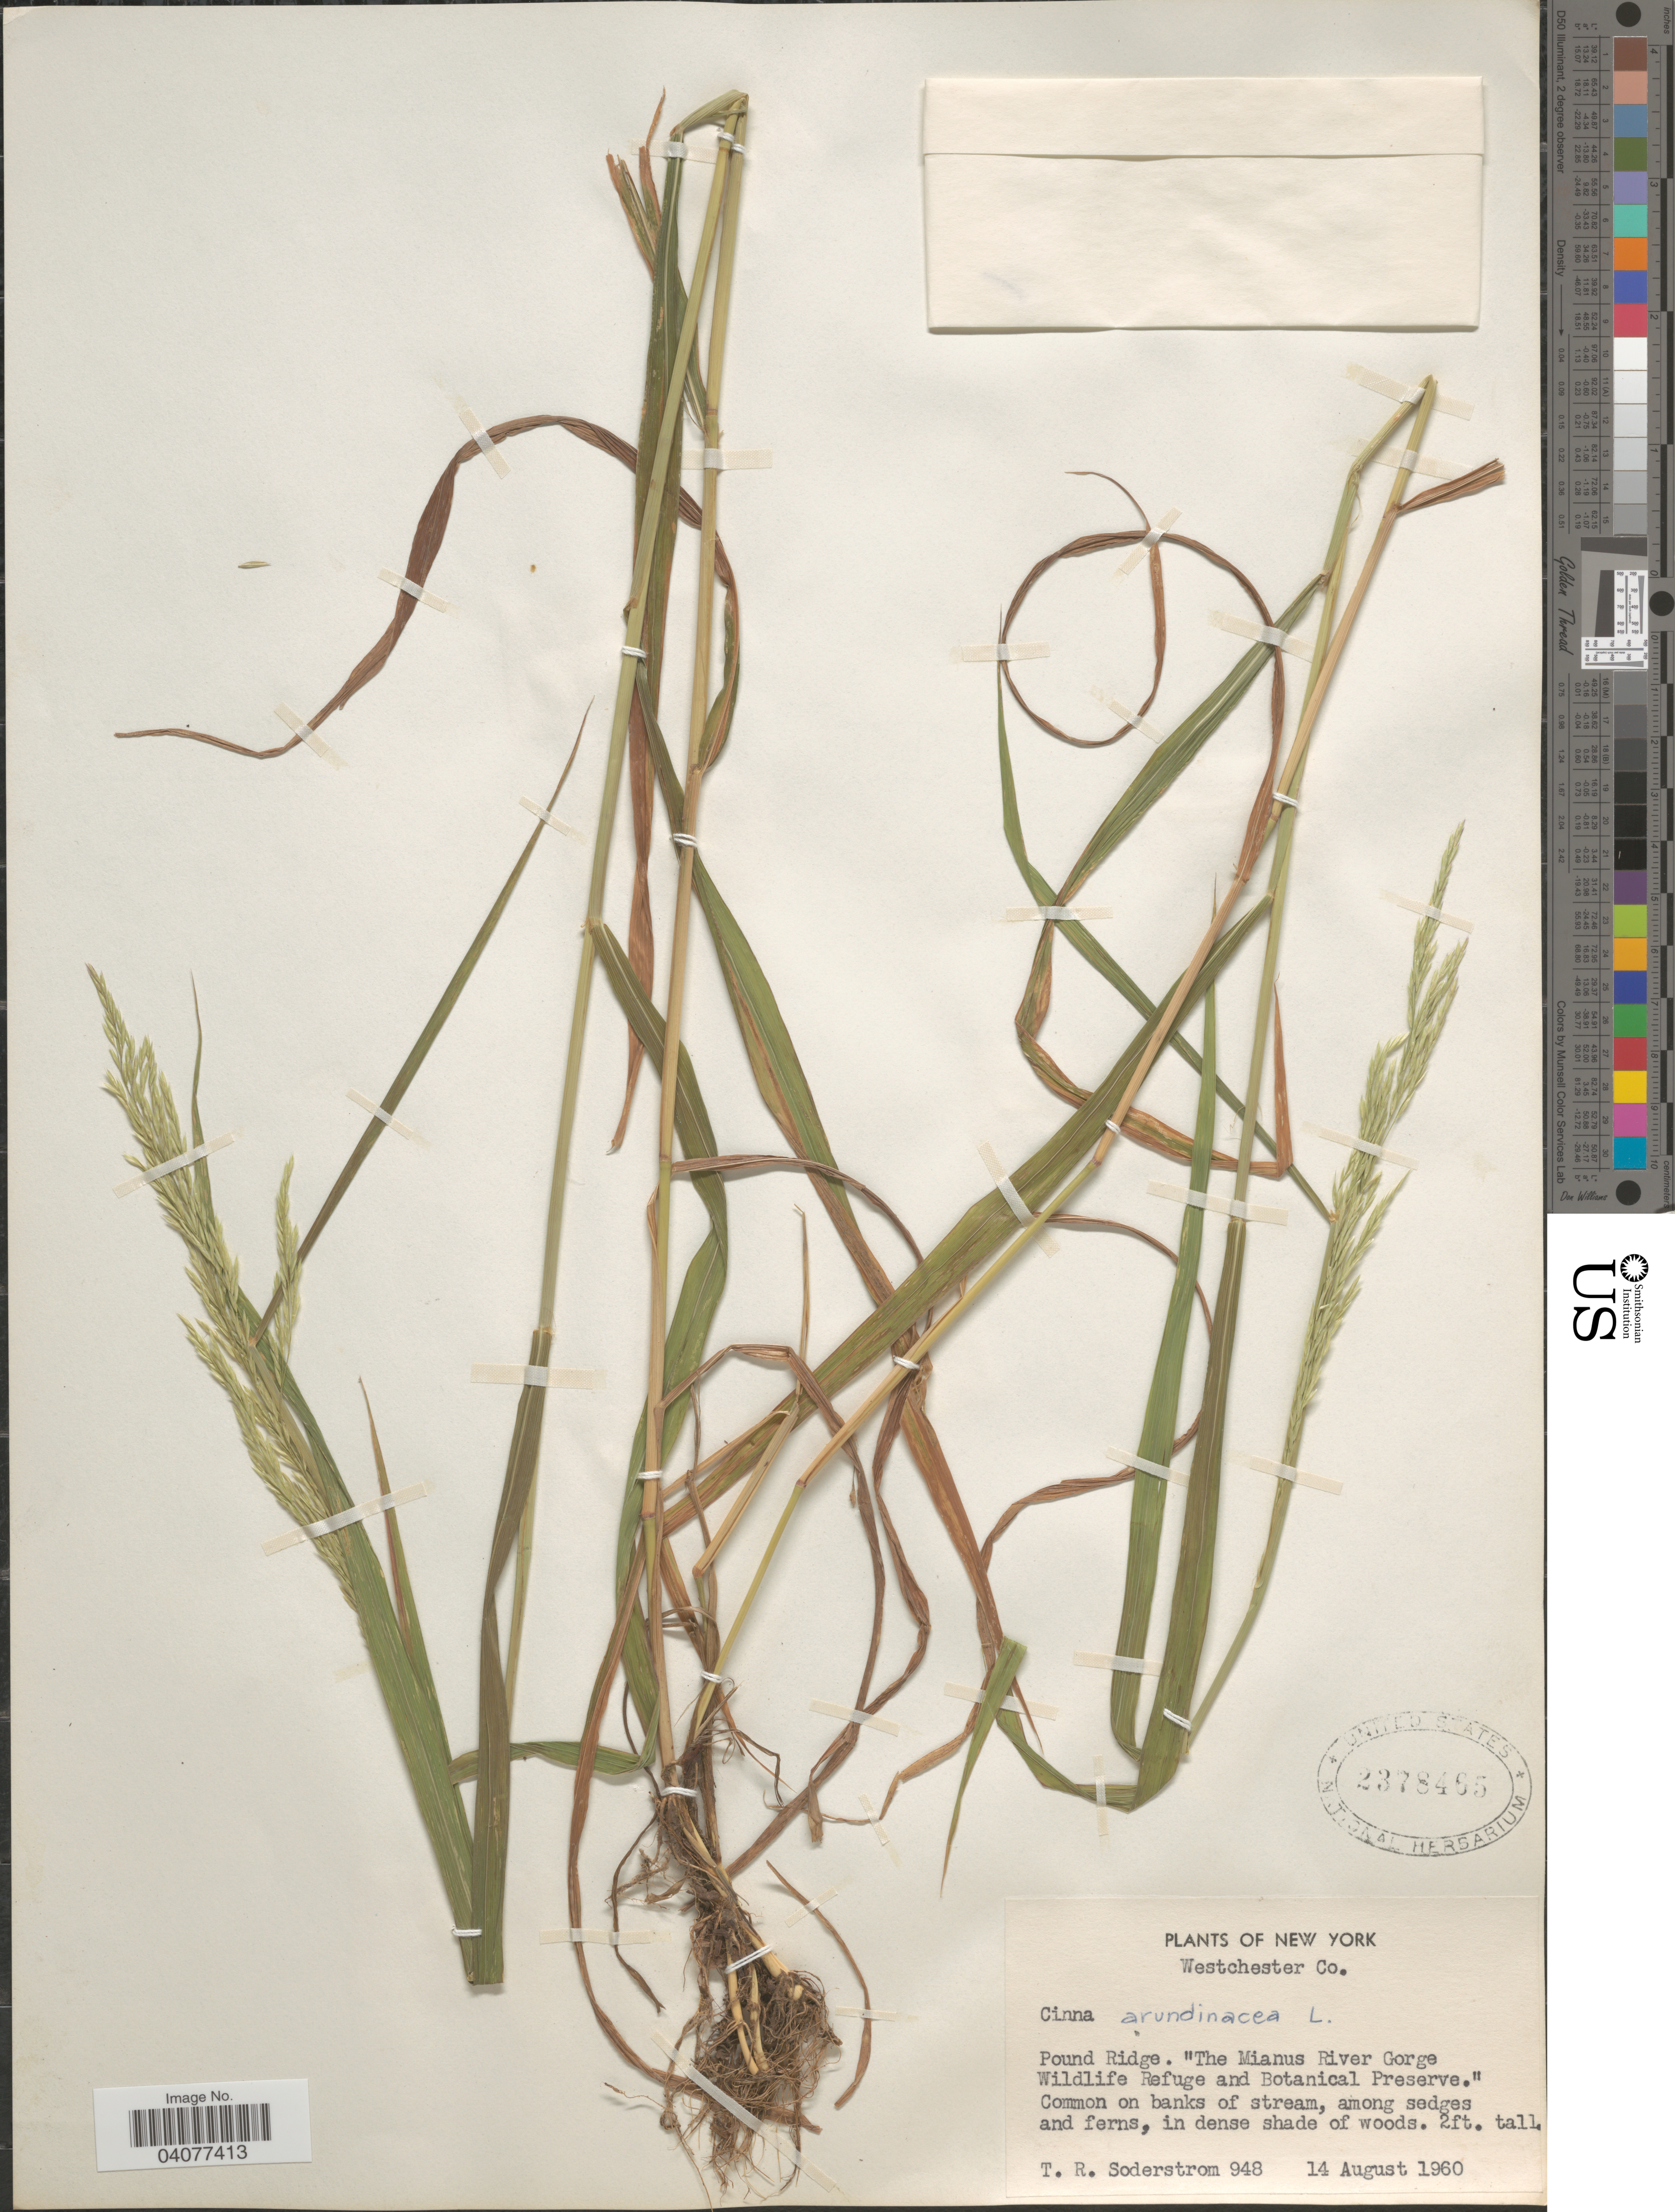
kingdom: Plantae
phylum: Tracheophyta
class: Liliopsida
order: Poales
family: Poaceae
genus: Cinna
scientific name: Cinna arundinacea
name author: L.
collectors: T. R. Soderstrom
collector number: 948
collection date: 1960-08-14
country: United States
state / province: New York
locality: Westchester Co. Pound Ridge. " The Mianus River Gorge Wildlife Refuge and Botanical Preserve".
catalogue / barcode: US 2378465